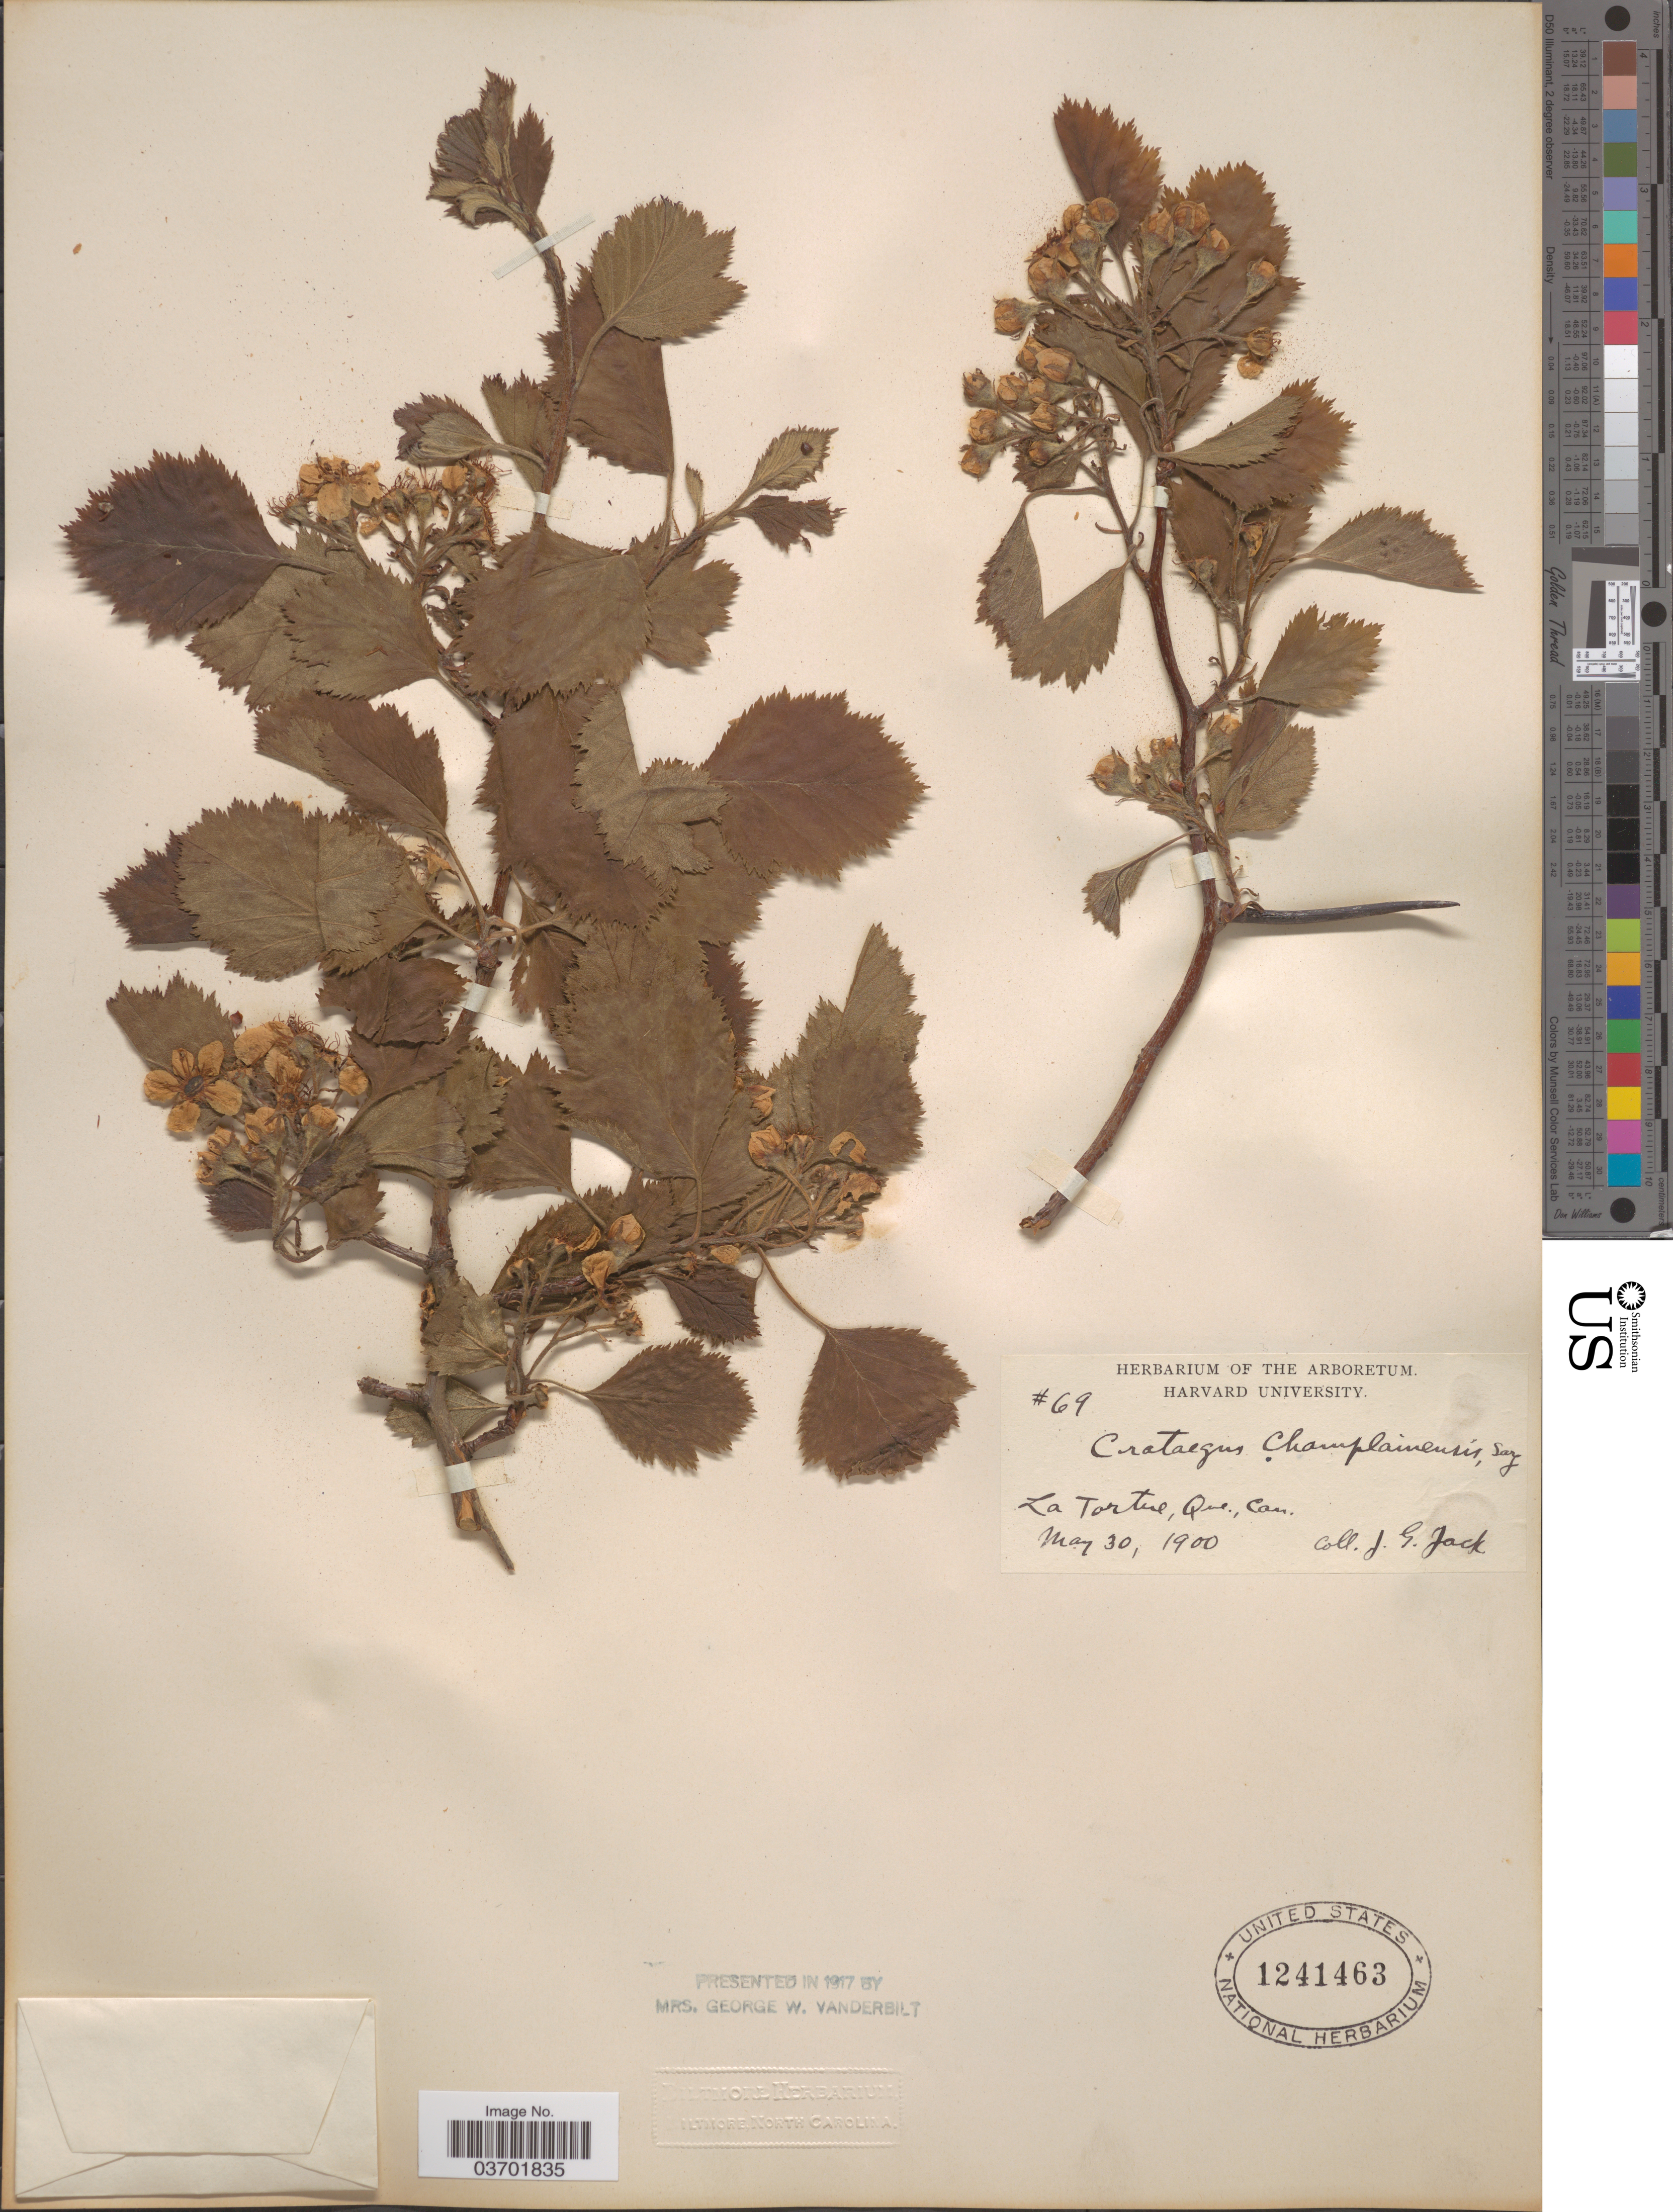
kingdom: Plantae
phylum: Tracheophyta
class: Magnoliopsida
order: Rosales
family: Rosaceae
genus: Crataegus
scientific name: Crataegus submollis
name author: Sarg.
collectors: J. G. Jack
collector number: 69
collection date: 1900-05-30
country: Canada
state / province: Quebec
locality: La Tortue.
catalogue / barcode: US 1241463